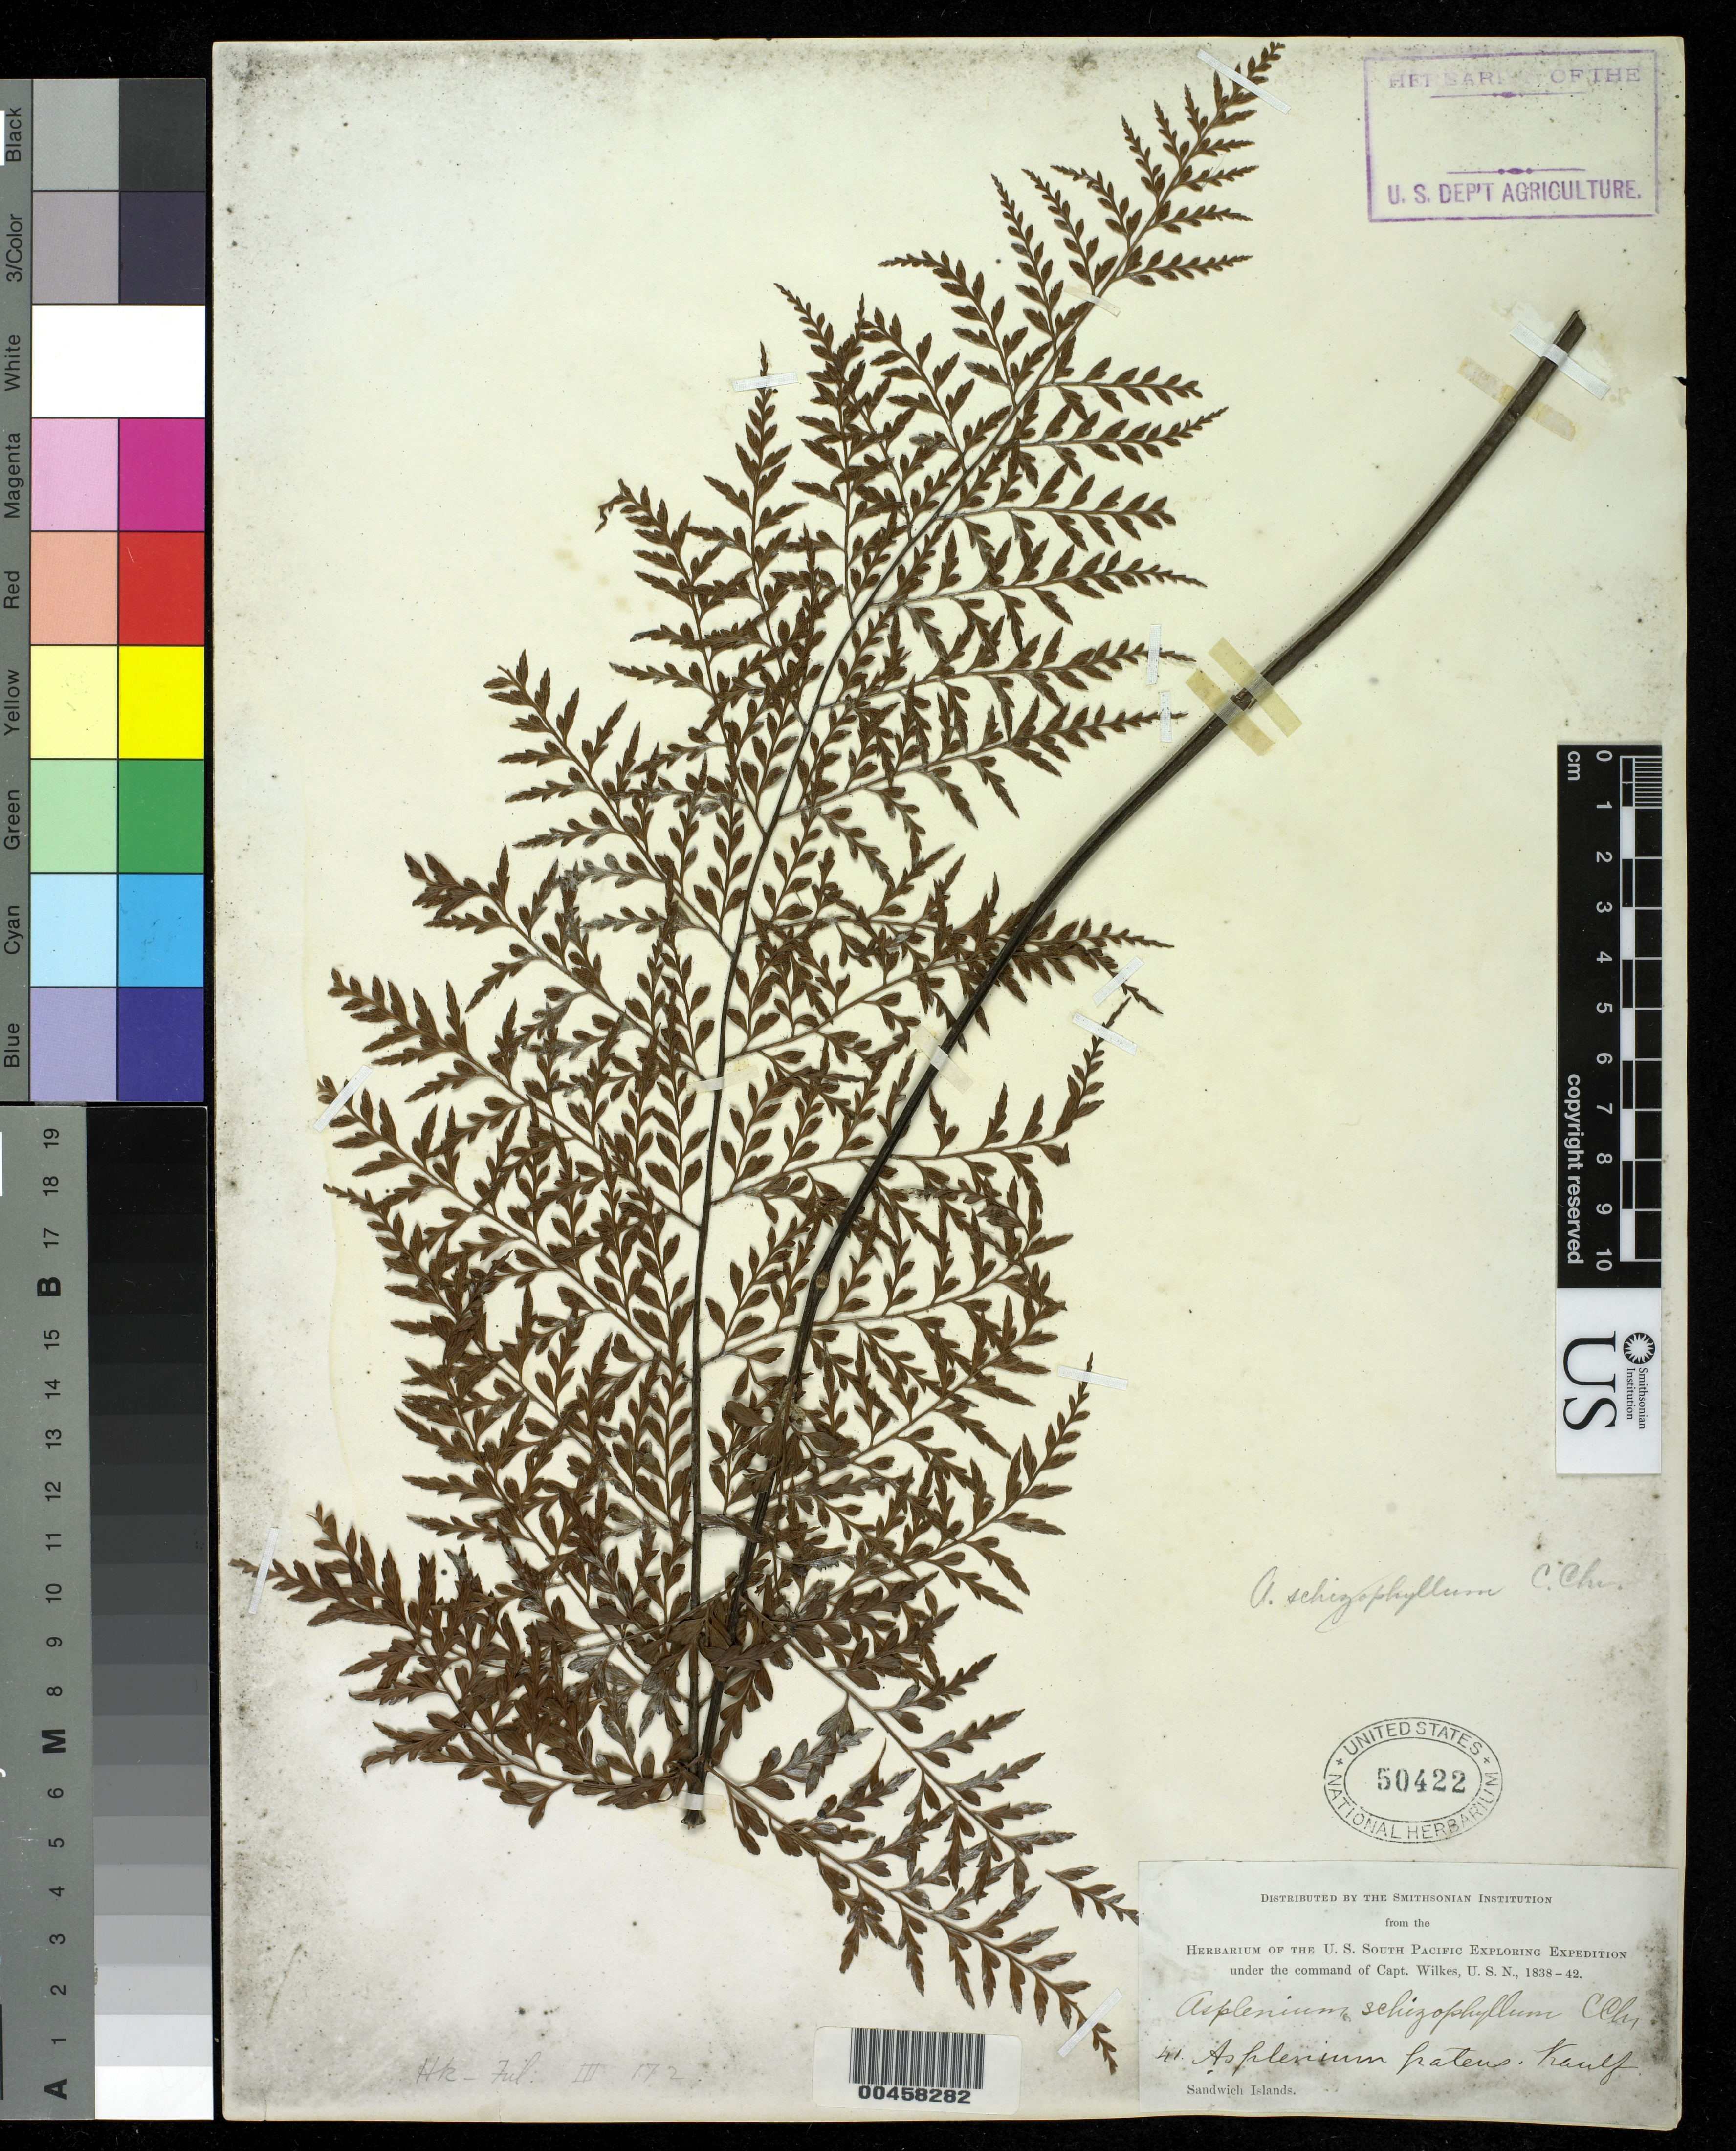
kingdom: Plantae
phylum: Tracheophyta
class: Polypodiopsida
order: Polypodiales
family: Aspleniaceae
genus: Asplenium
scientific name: Asplenium schizophyllum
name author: C. Chr.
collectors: Wilkes Explor. Exped.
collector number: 41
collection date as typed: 1838 to -- --- 1842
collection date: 1838/1842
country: United States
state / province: Hawaii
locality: Sandwich Islands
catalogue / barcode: US 50422